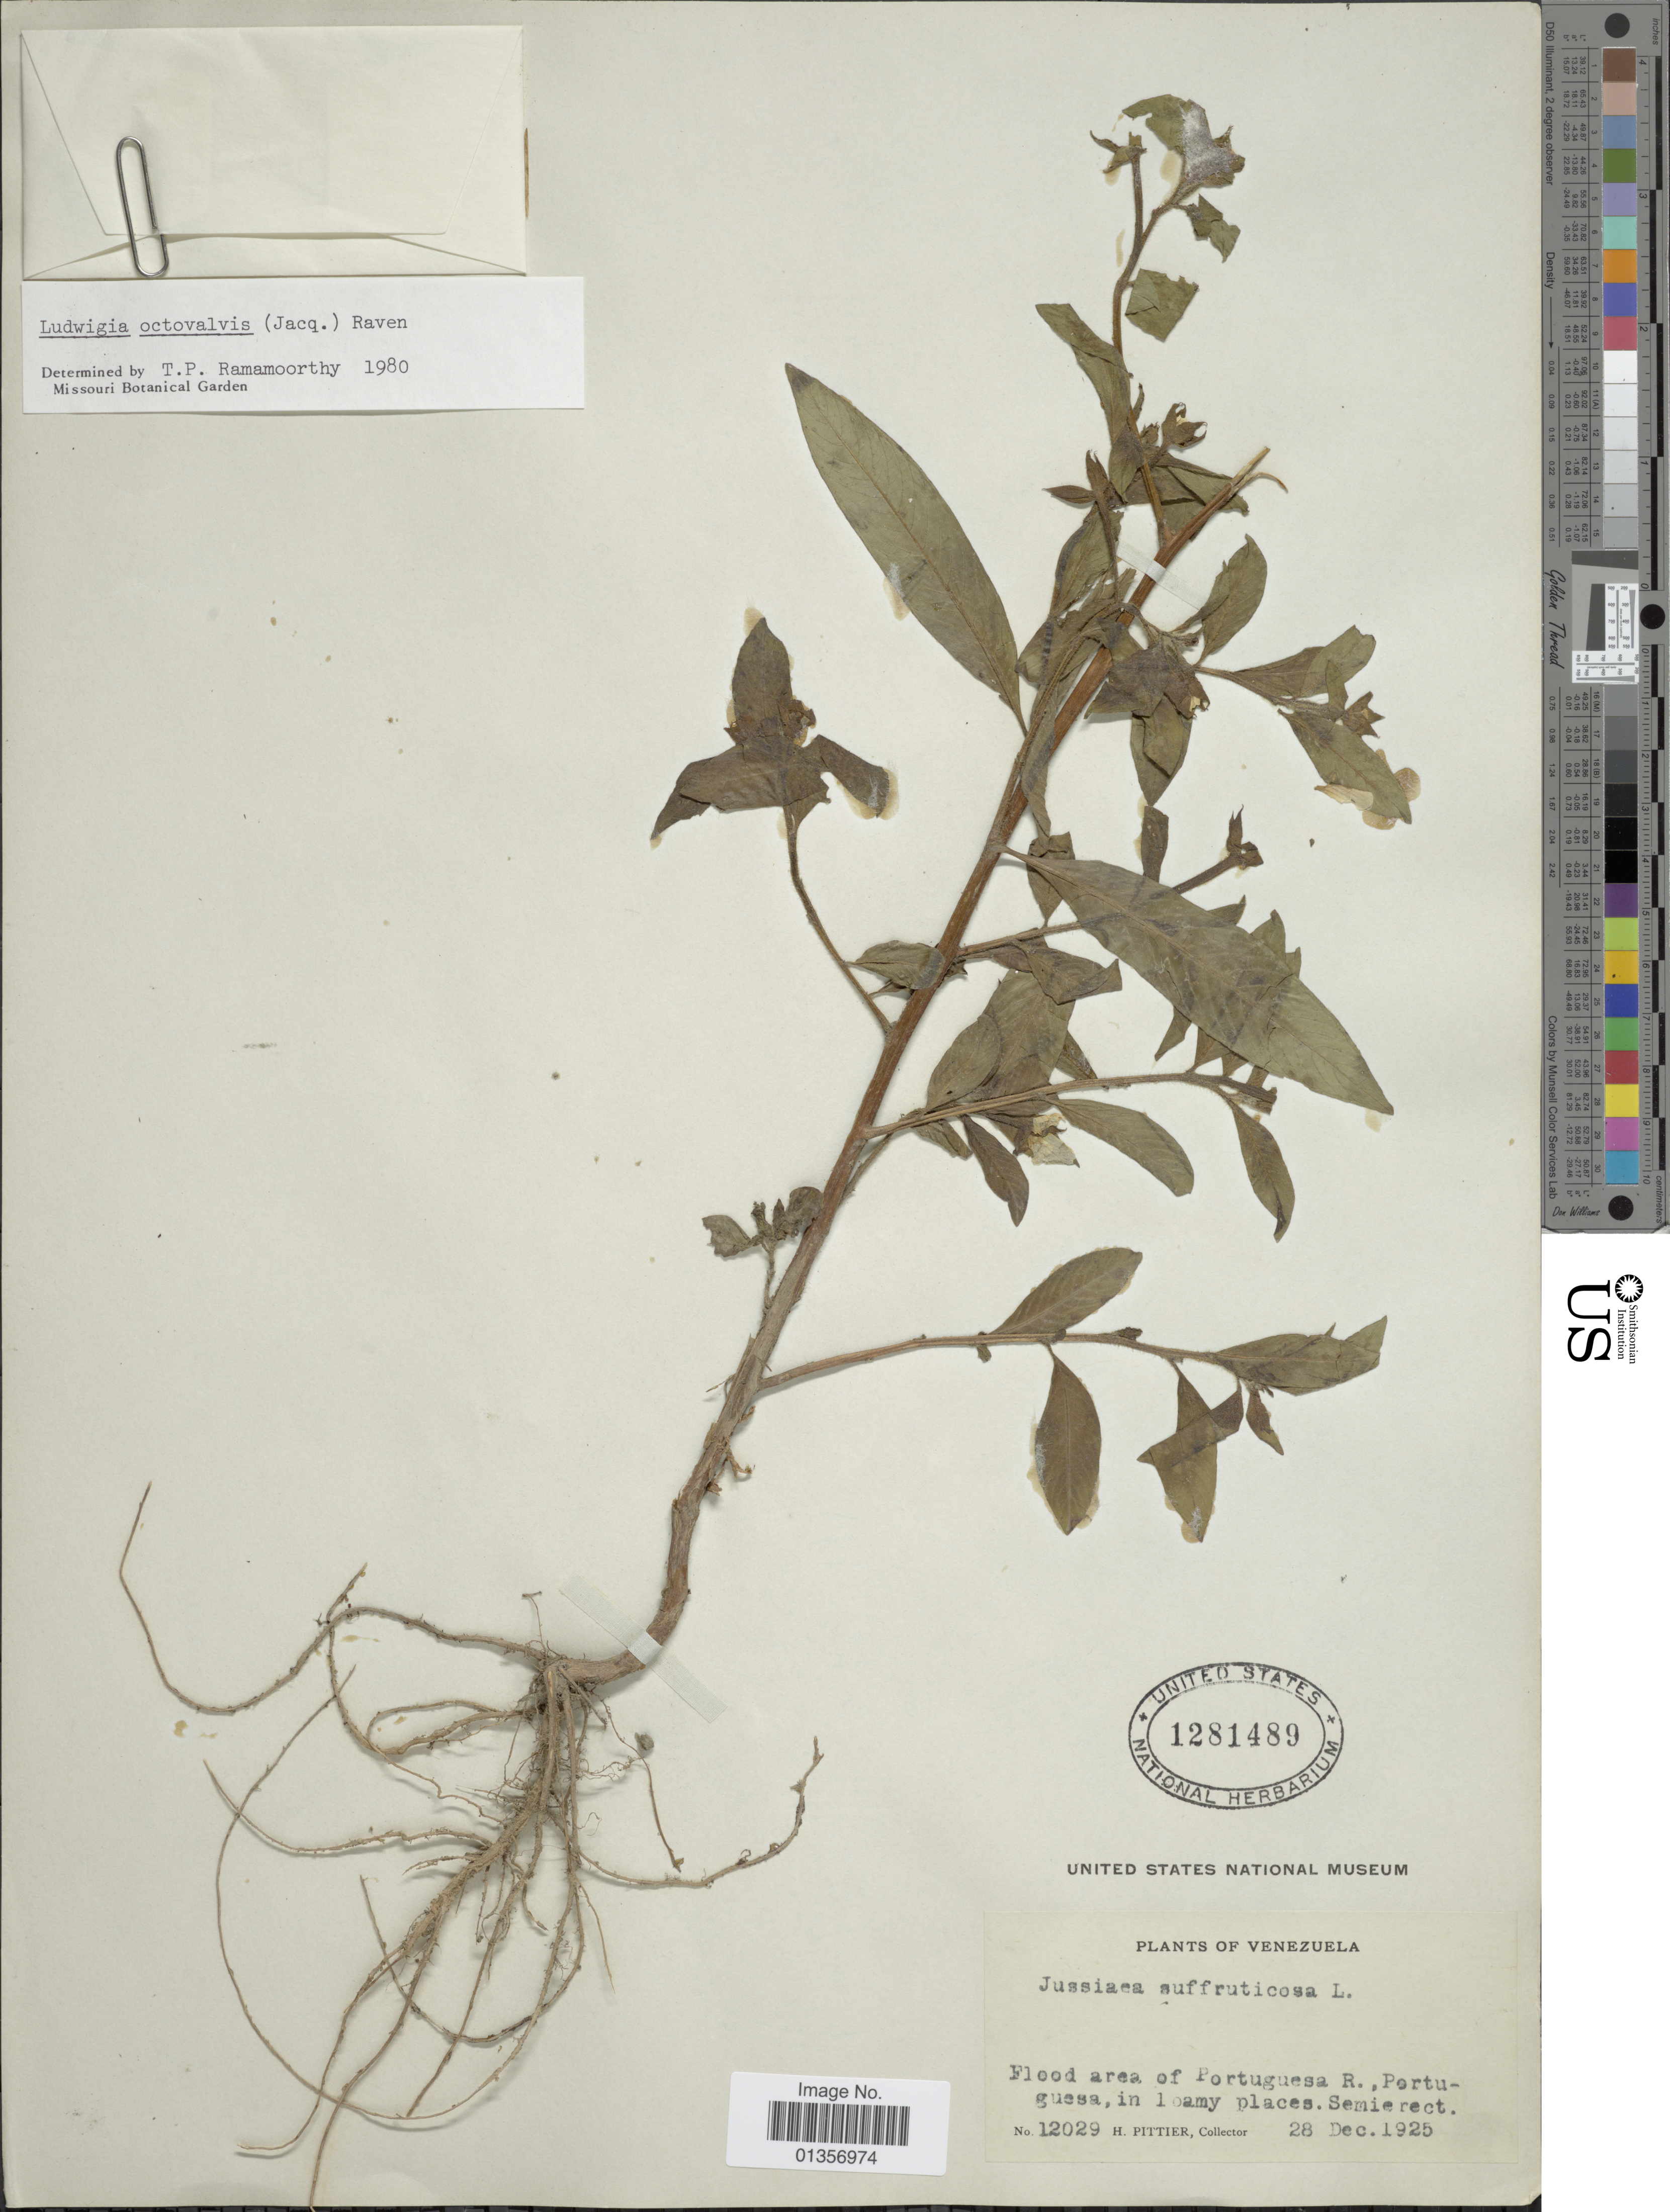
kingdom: Plantae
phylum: Tracheophyta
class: Magnoliopsida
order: Myrtales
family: Onagraceae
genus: Ludwigia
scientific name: Ludwigia octovalvis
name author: (Jacq.) P.H. Raven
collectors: H. F. Pittier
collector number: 12029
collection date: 1925-12-28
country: Venezuela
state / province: Portuguesa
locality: Flood area of Portuguesa R., Portuguesa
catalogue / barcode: US 1281489